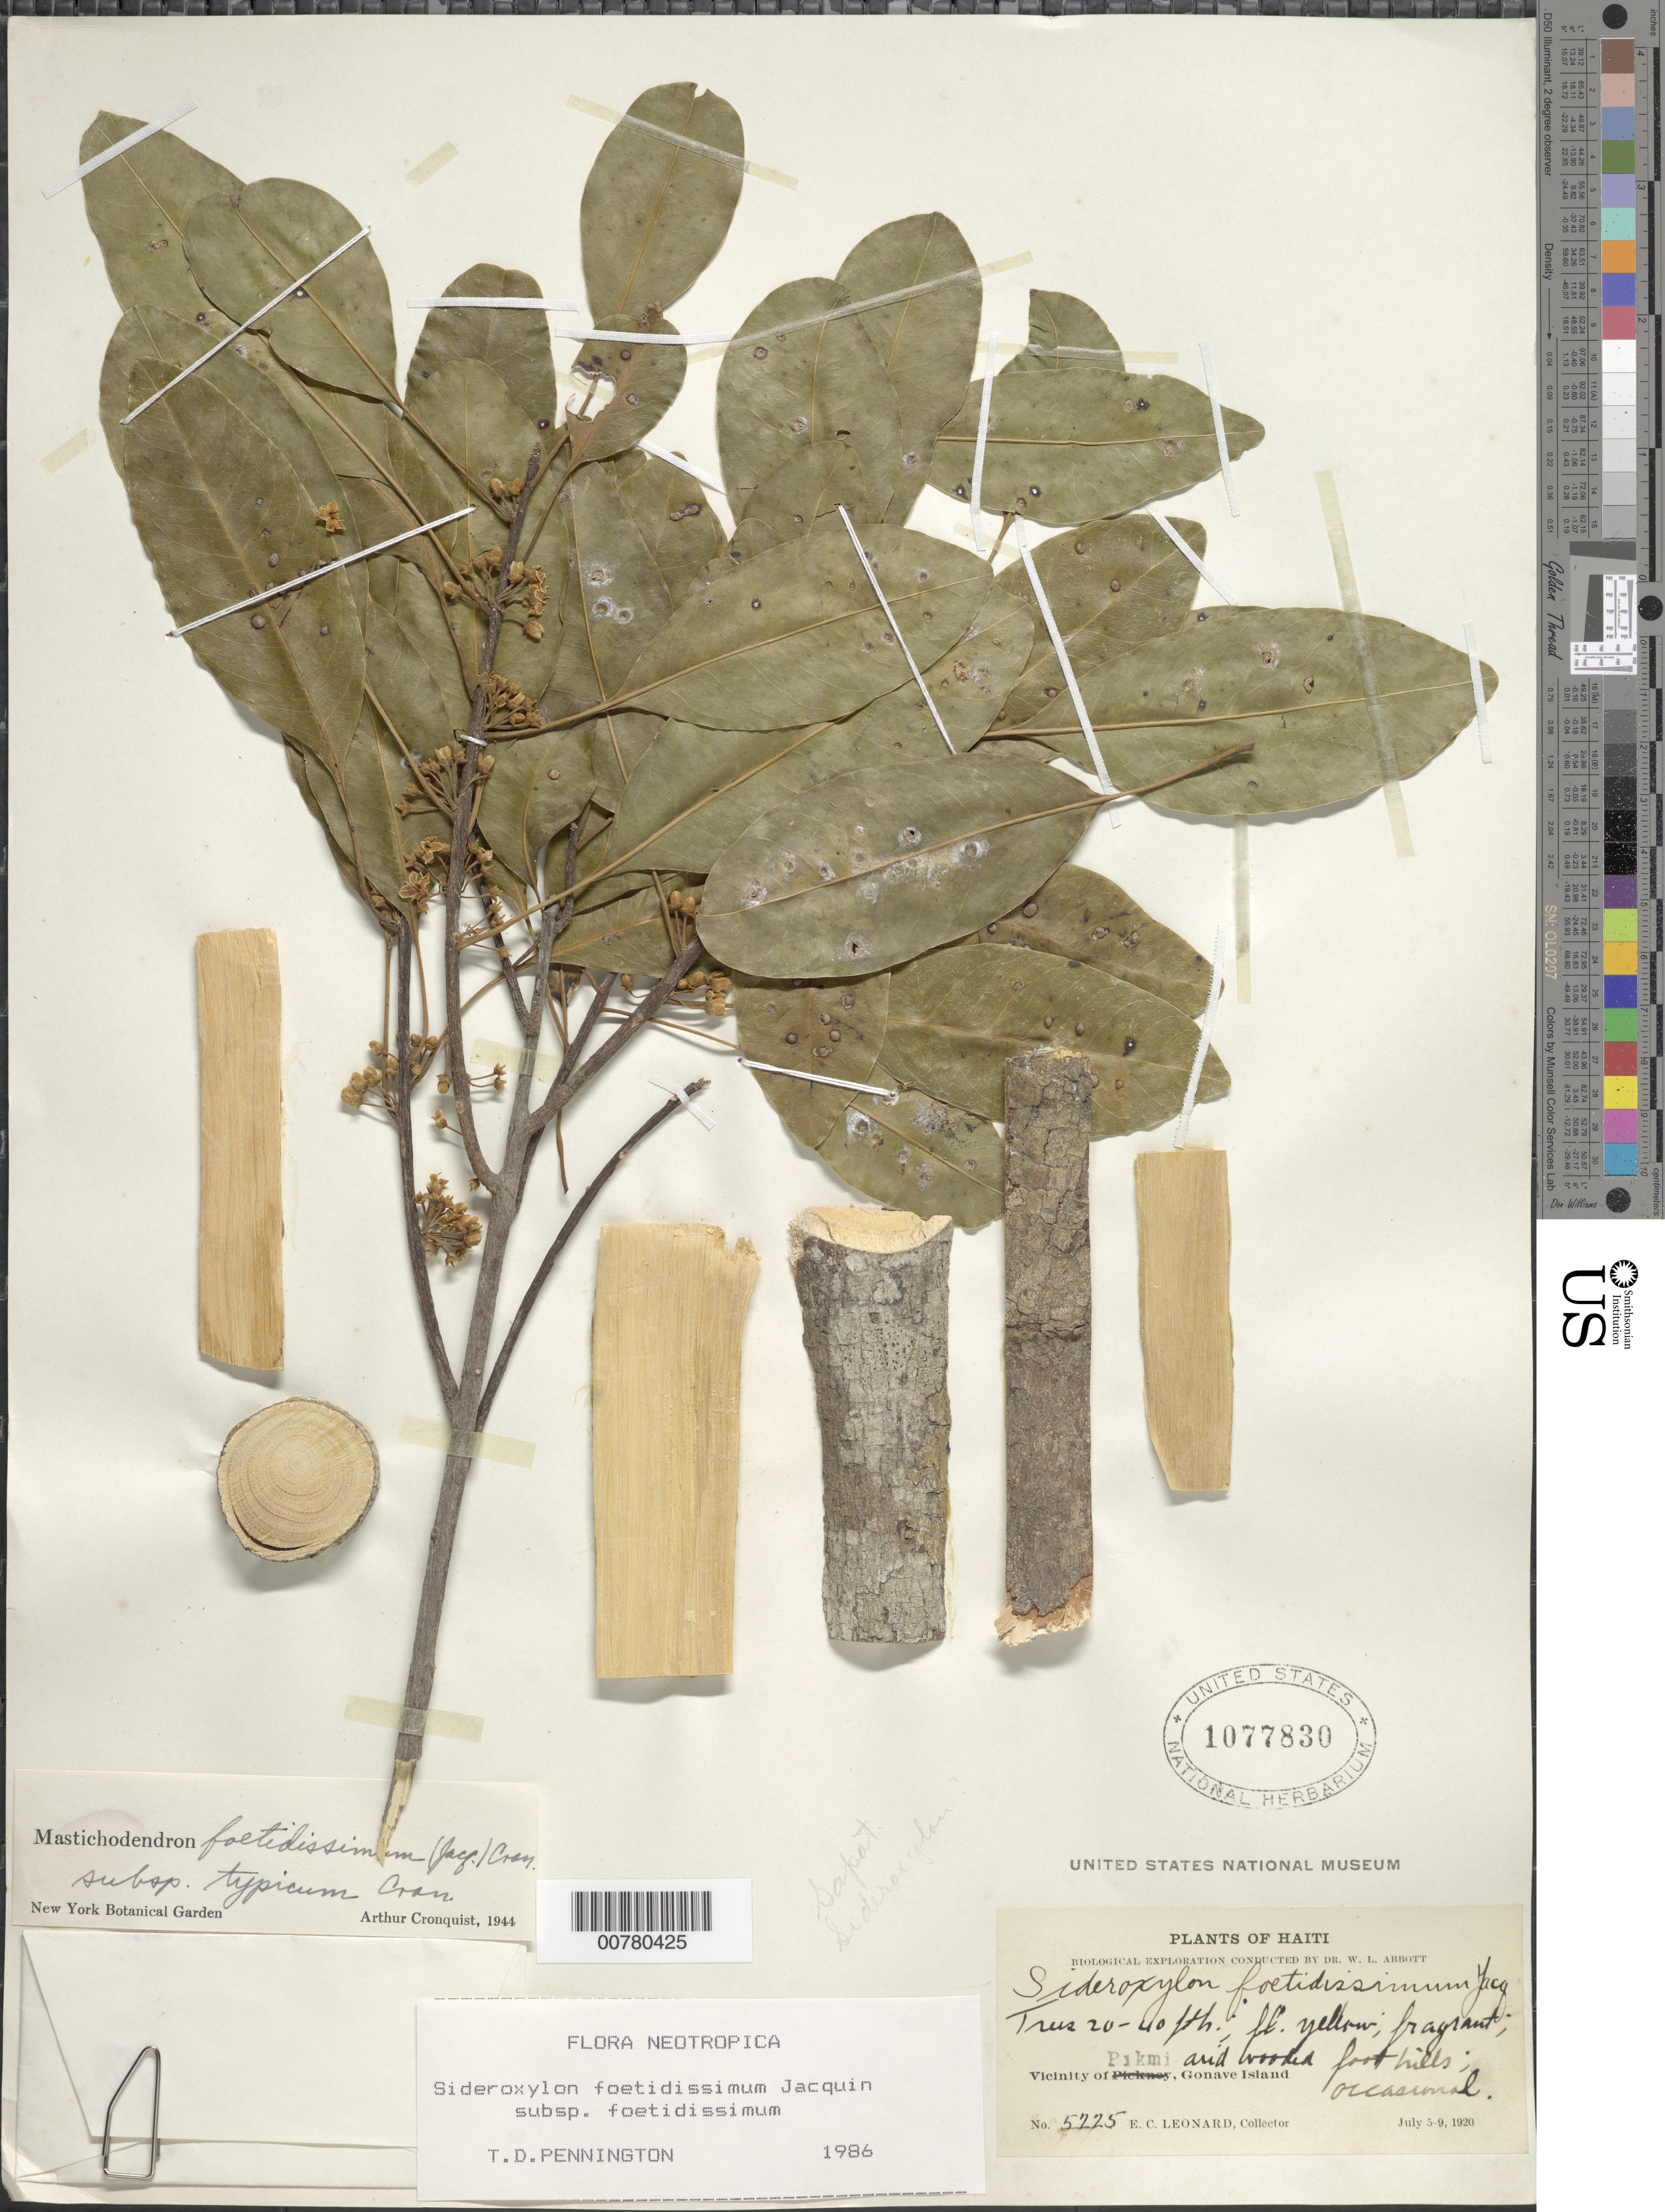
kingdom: Plantae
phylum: Tracheophyta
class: Magnoliopsida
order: Ericales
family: Sapotaceae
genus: Sideroxylon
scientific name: Sideroxylon foetidissimum subsp. foetidissimum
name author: Jacq.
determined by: Pennington, T. D., (K)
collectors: E. C. Leonard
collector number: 5225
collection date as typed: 05 Jul 1920 to 09 Jul 1920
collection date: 1920-07-05/1920-07-09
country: Haiti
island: Hispaniola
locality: Gonave Island, vicinity of Pikmi.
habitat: Arid wooded foot hills.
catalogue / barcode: US 1077830